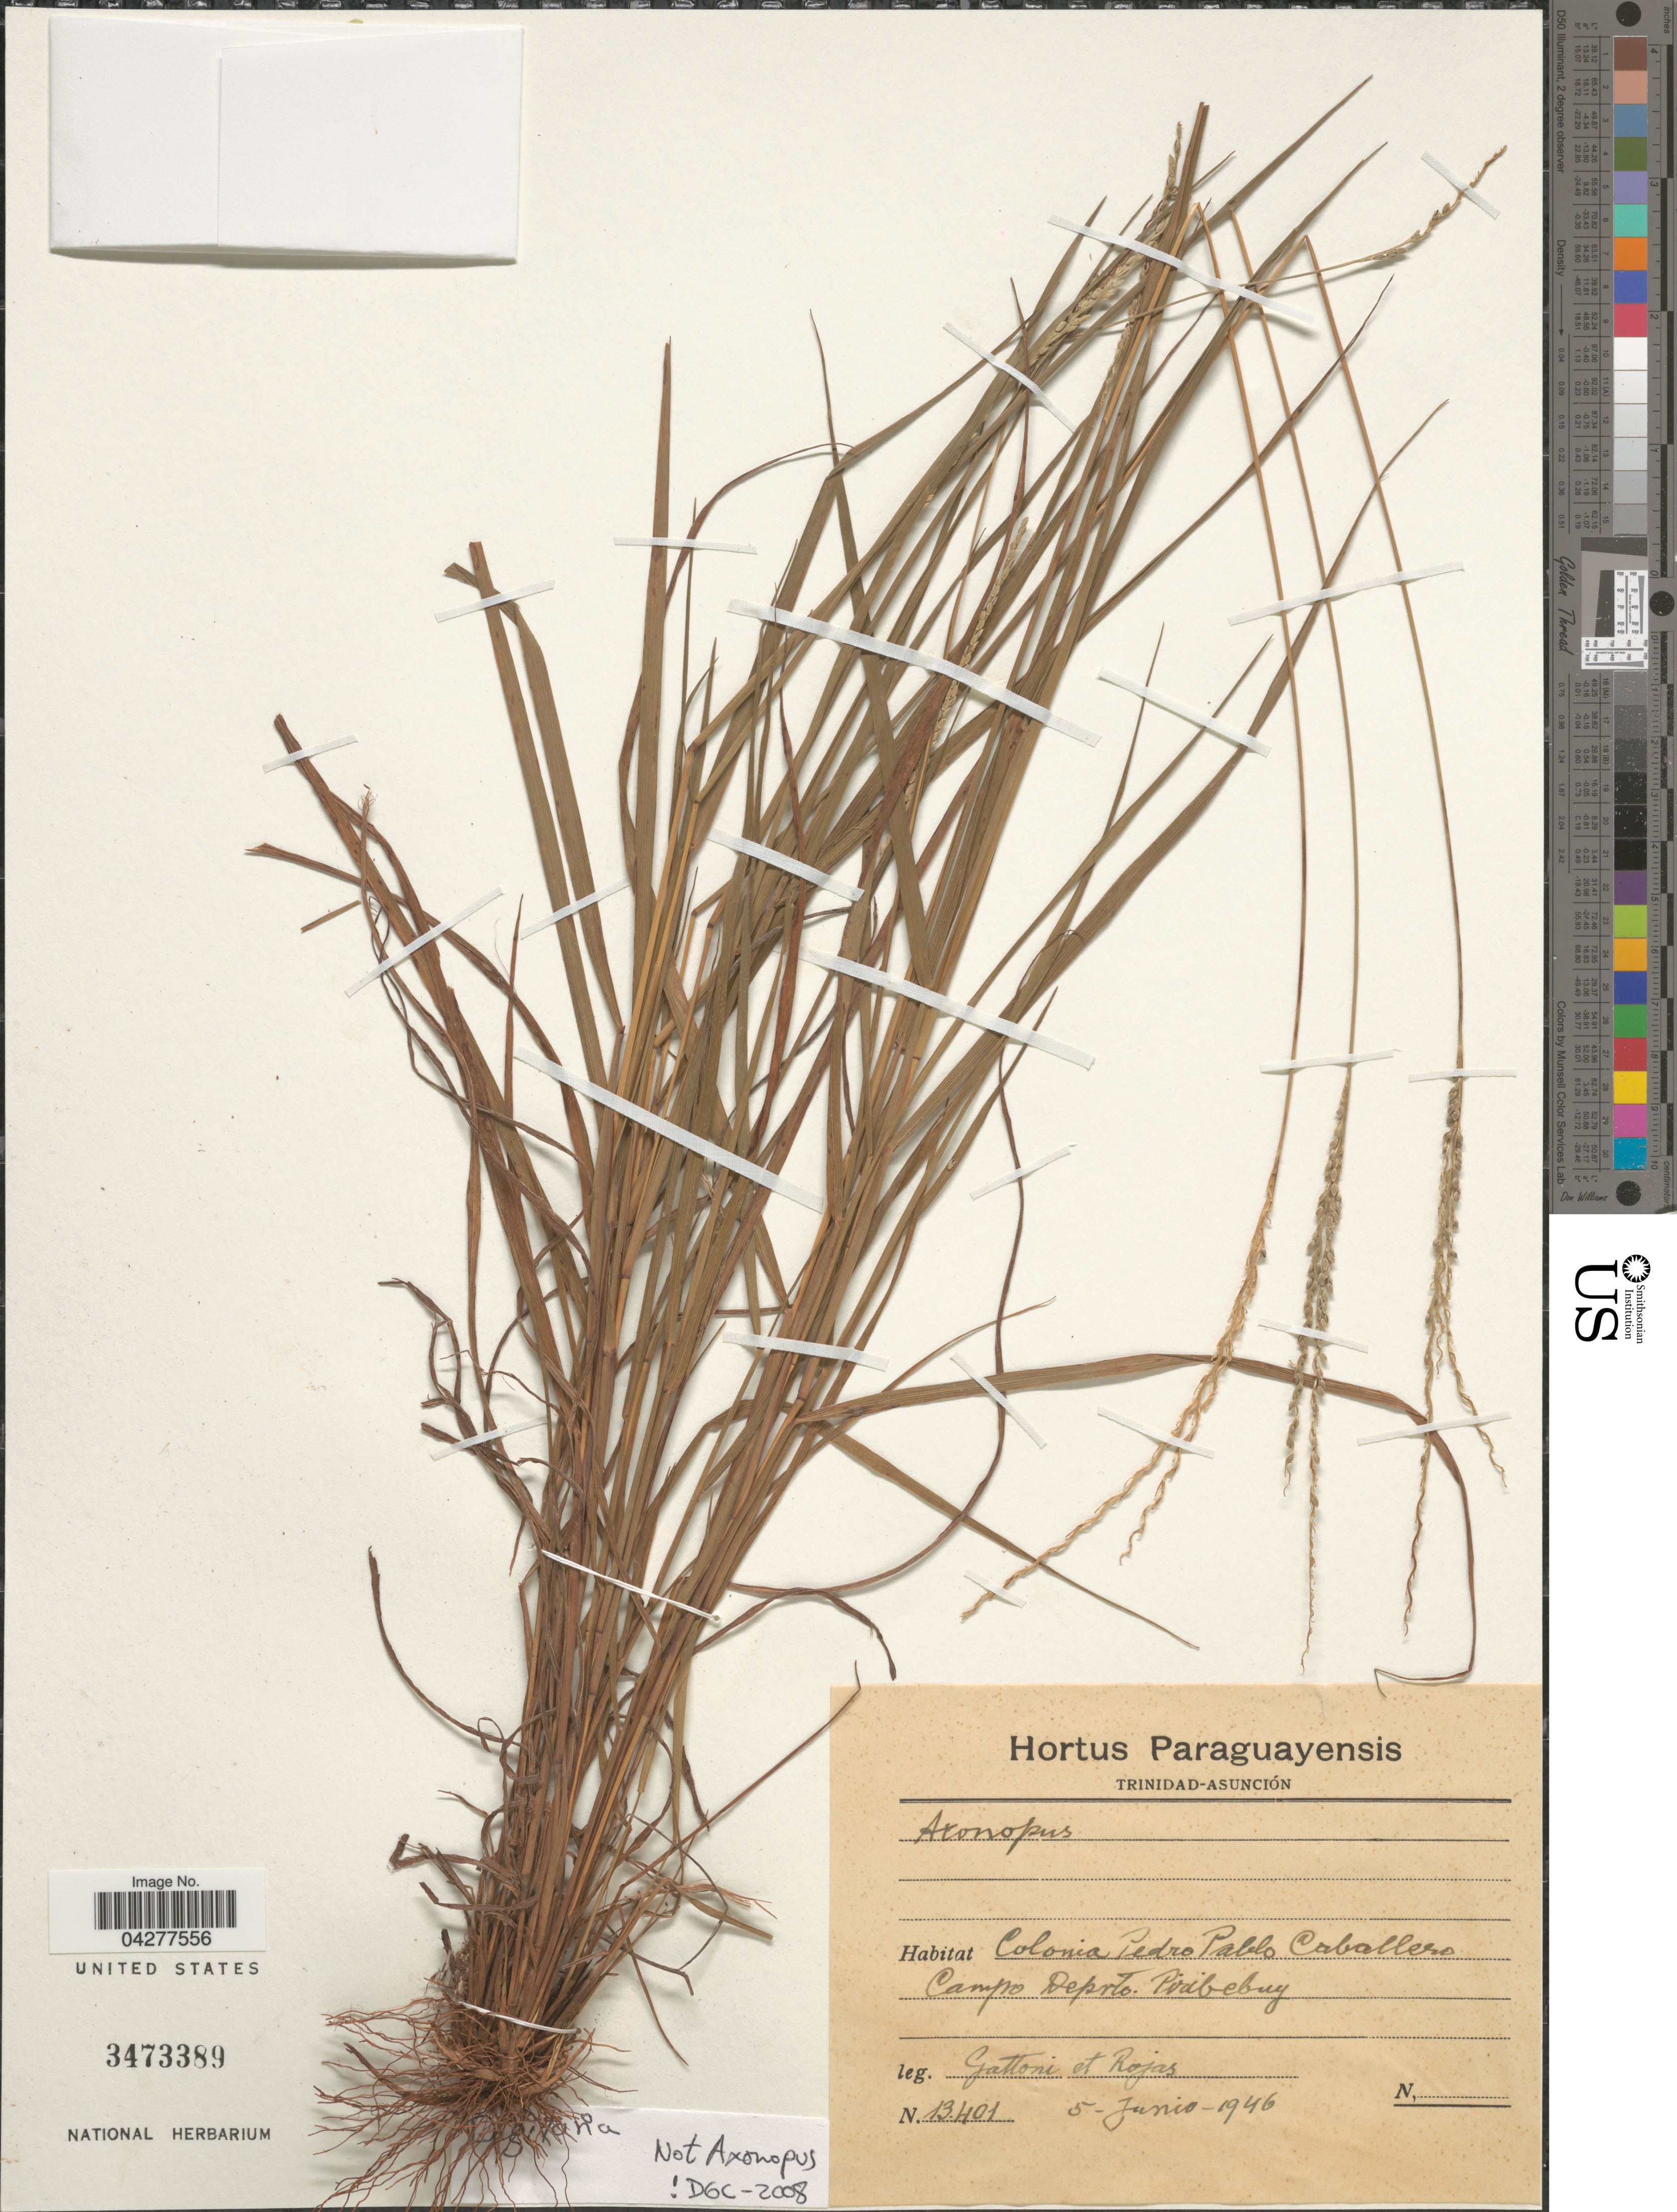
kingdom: Plantae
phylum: Tracheophyta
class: Liliopsida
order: Poales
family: Poaceae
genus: Digitaria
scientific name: Digitaria sp.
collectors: Gattoni & Rojas, --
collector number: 13401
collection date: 1946-06-05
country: Paraguay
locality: Colonia Pedro Pablo Caballero. Campo Deprto. Piribebuy.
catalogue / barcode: US 3473389